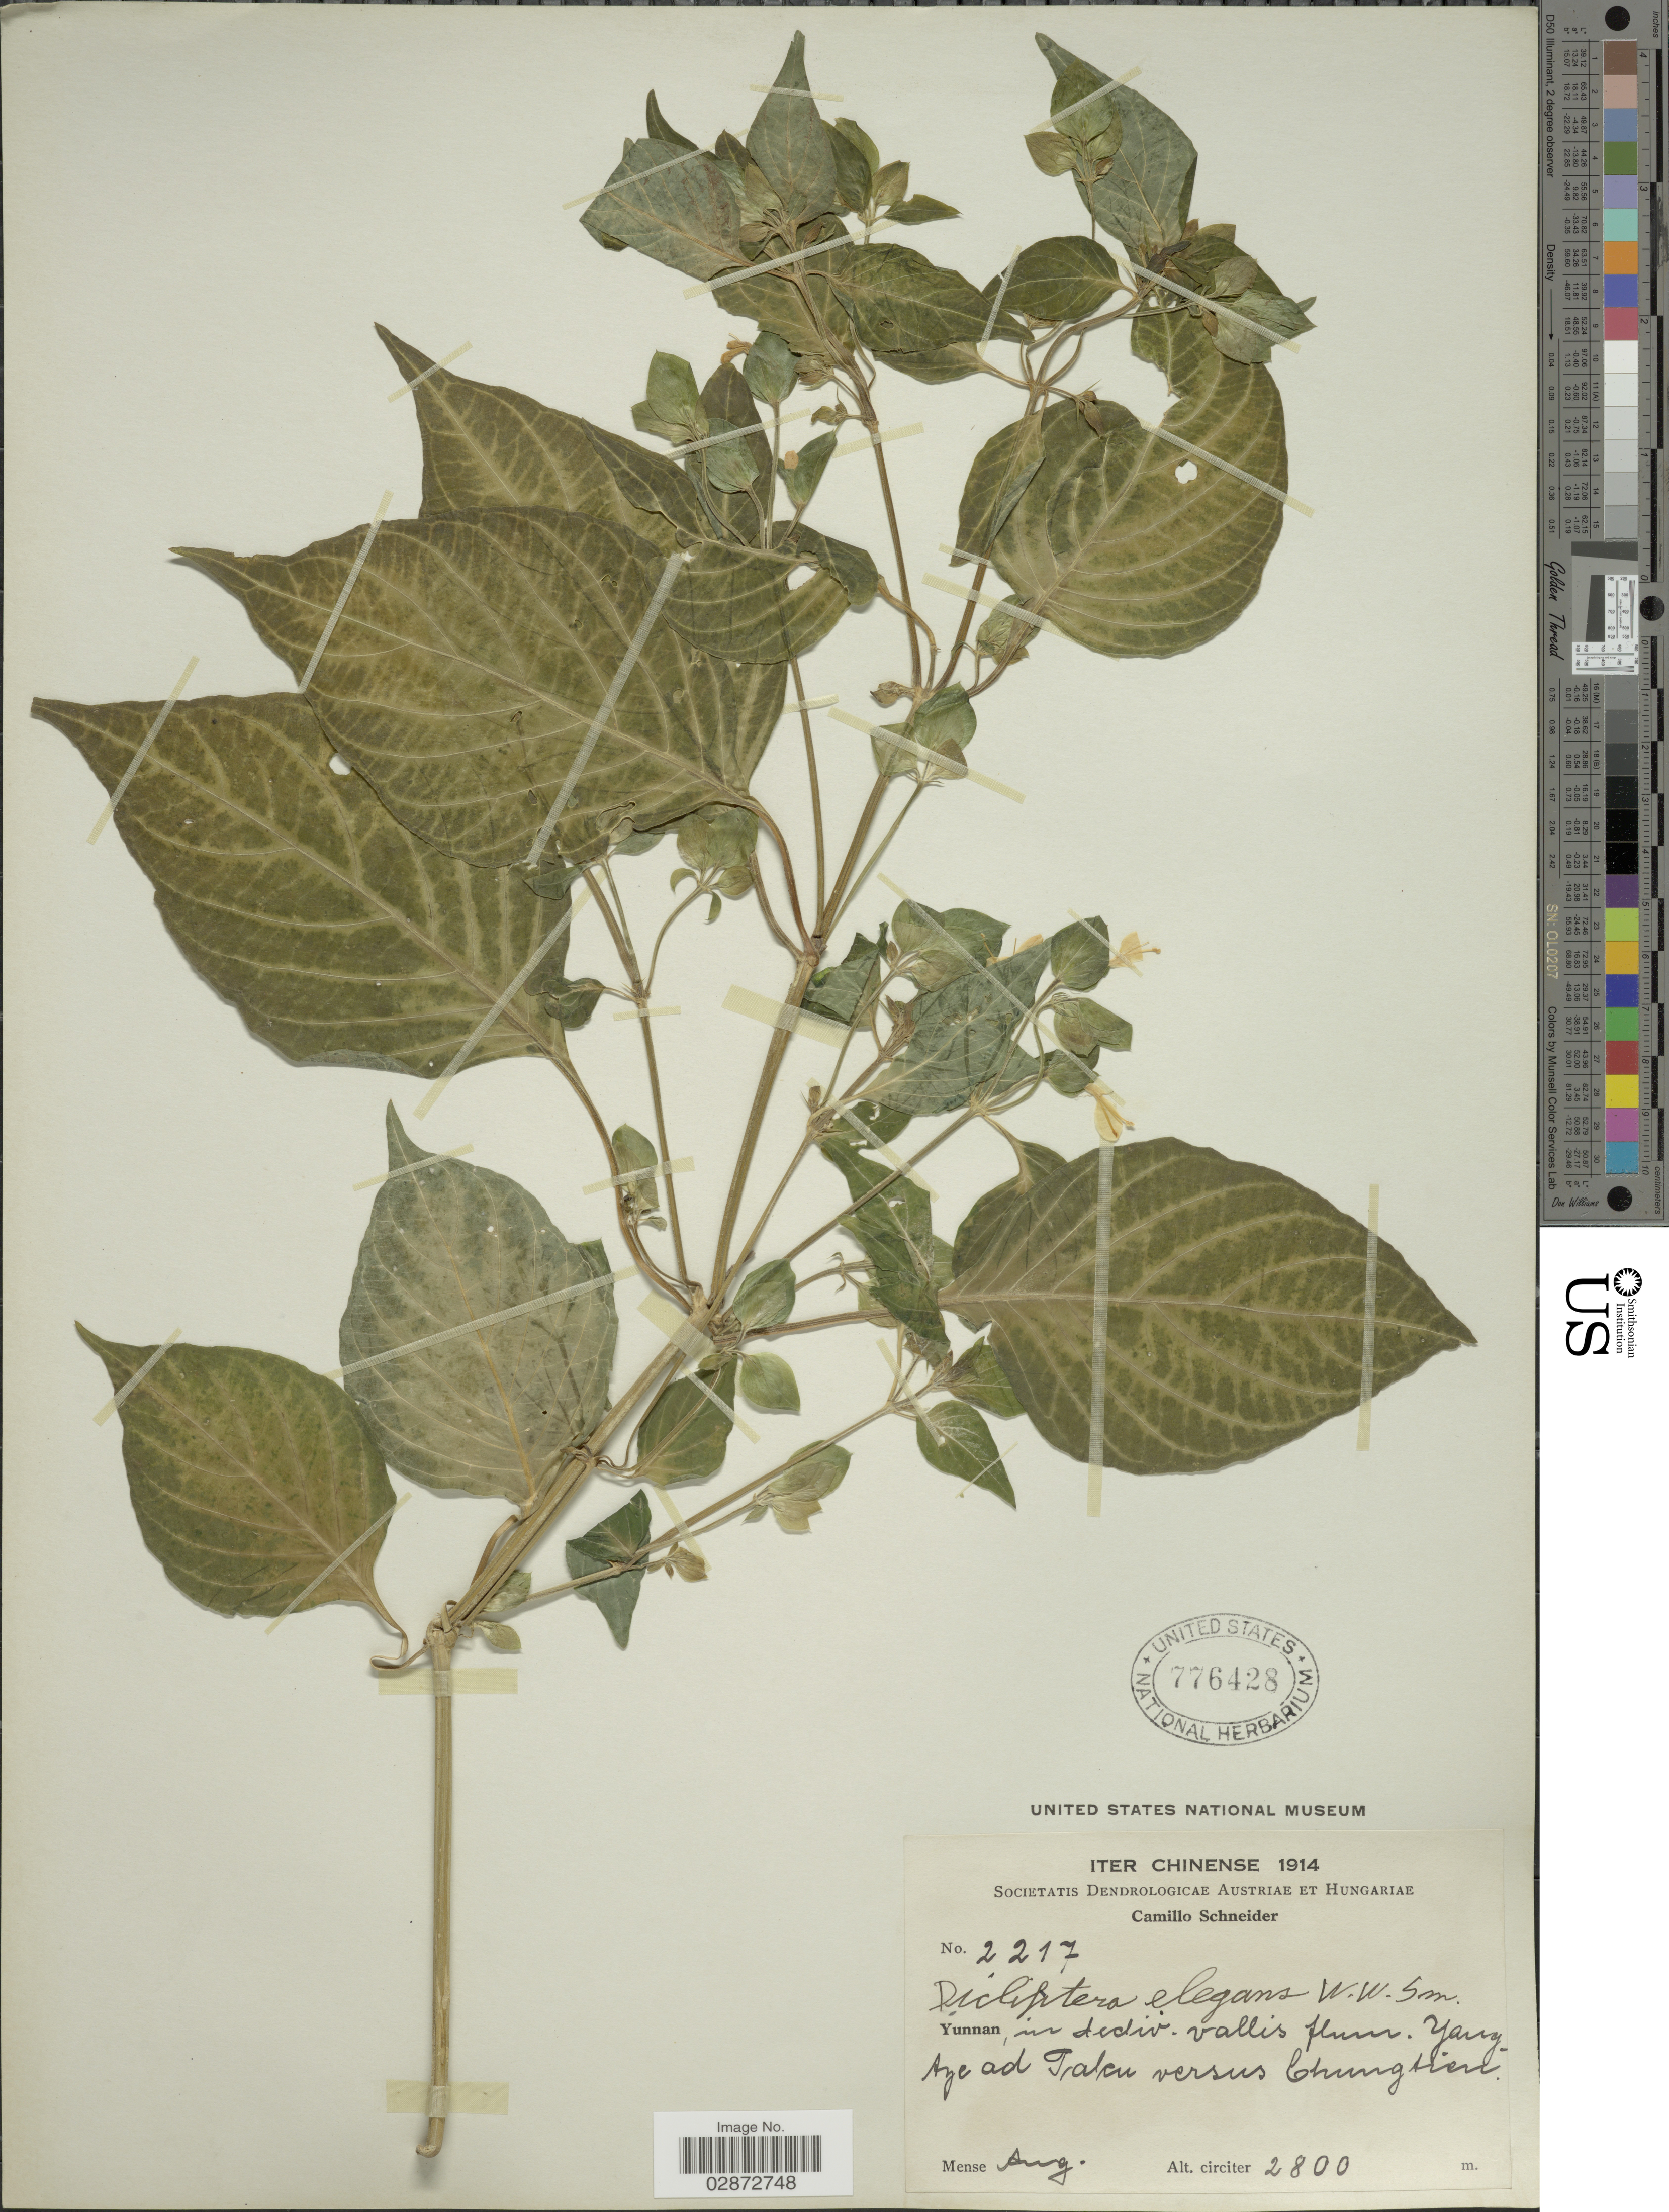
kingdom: Plantae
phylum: Tracheophyta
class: Magnoliopsida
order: Lamiales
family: Acanthaceae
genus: Dicliptera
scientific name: Dicliptera elegans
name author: W.W. Sm.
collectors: C. K. Schneider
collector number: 2217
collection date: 1914-08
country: China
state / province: Yunnan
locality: Yunnan, in dediv. vallis flum. Yang tze ad Taku versus Chung tien.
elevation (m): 2800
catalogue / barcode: US 776428